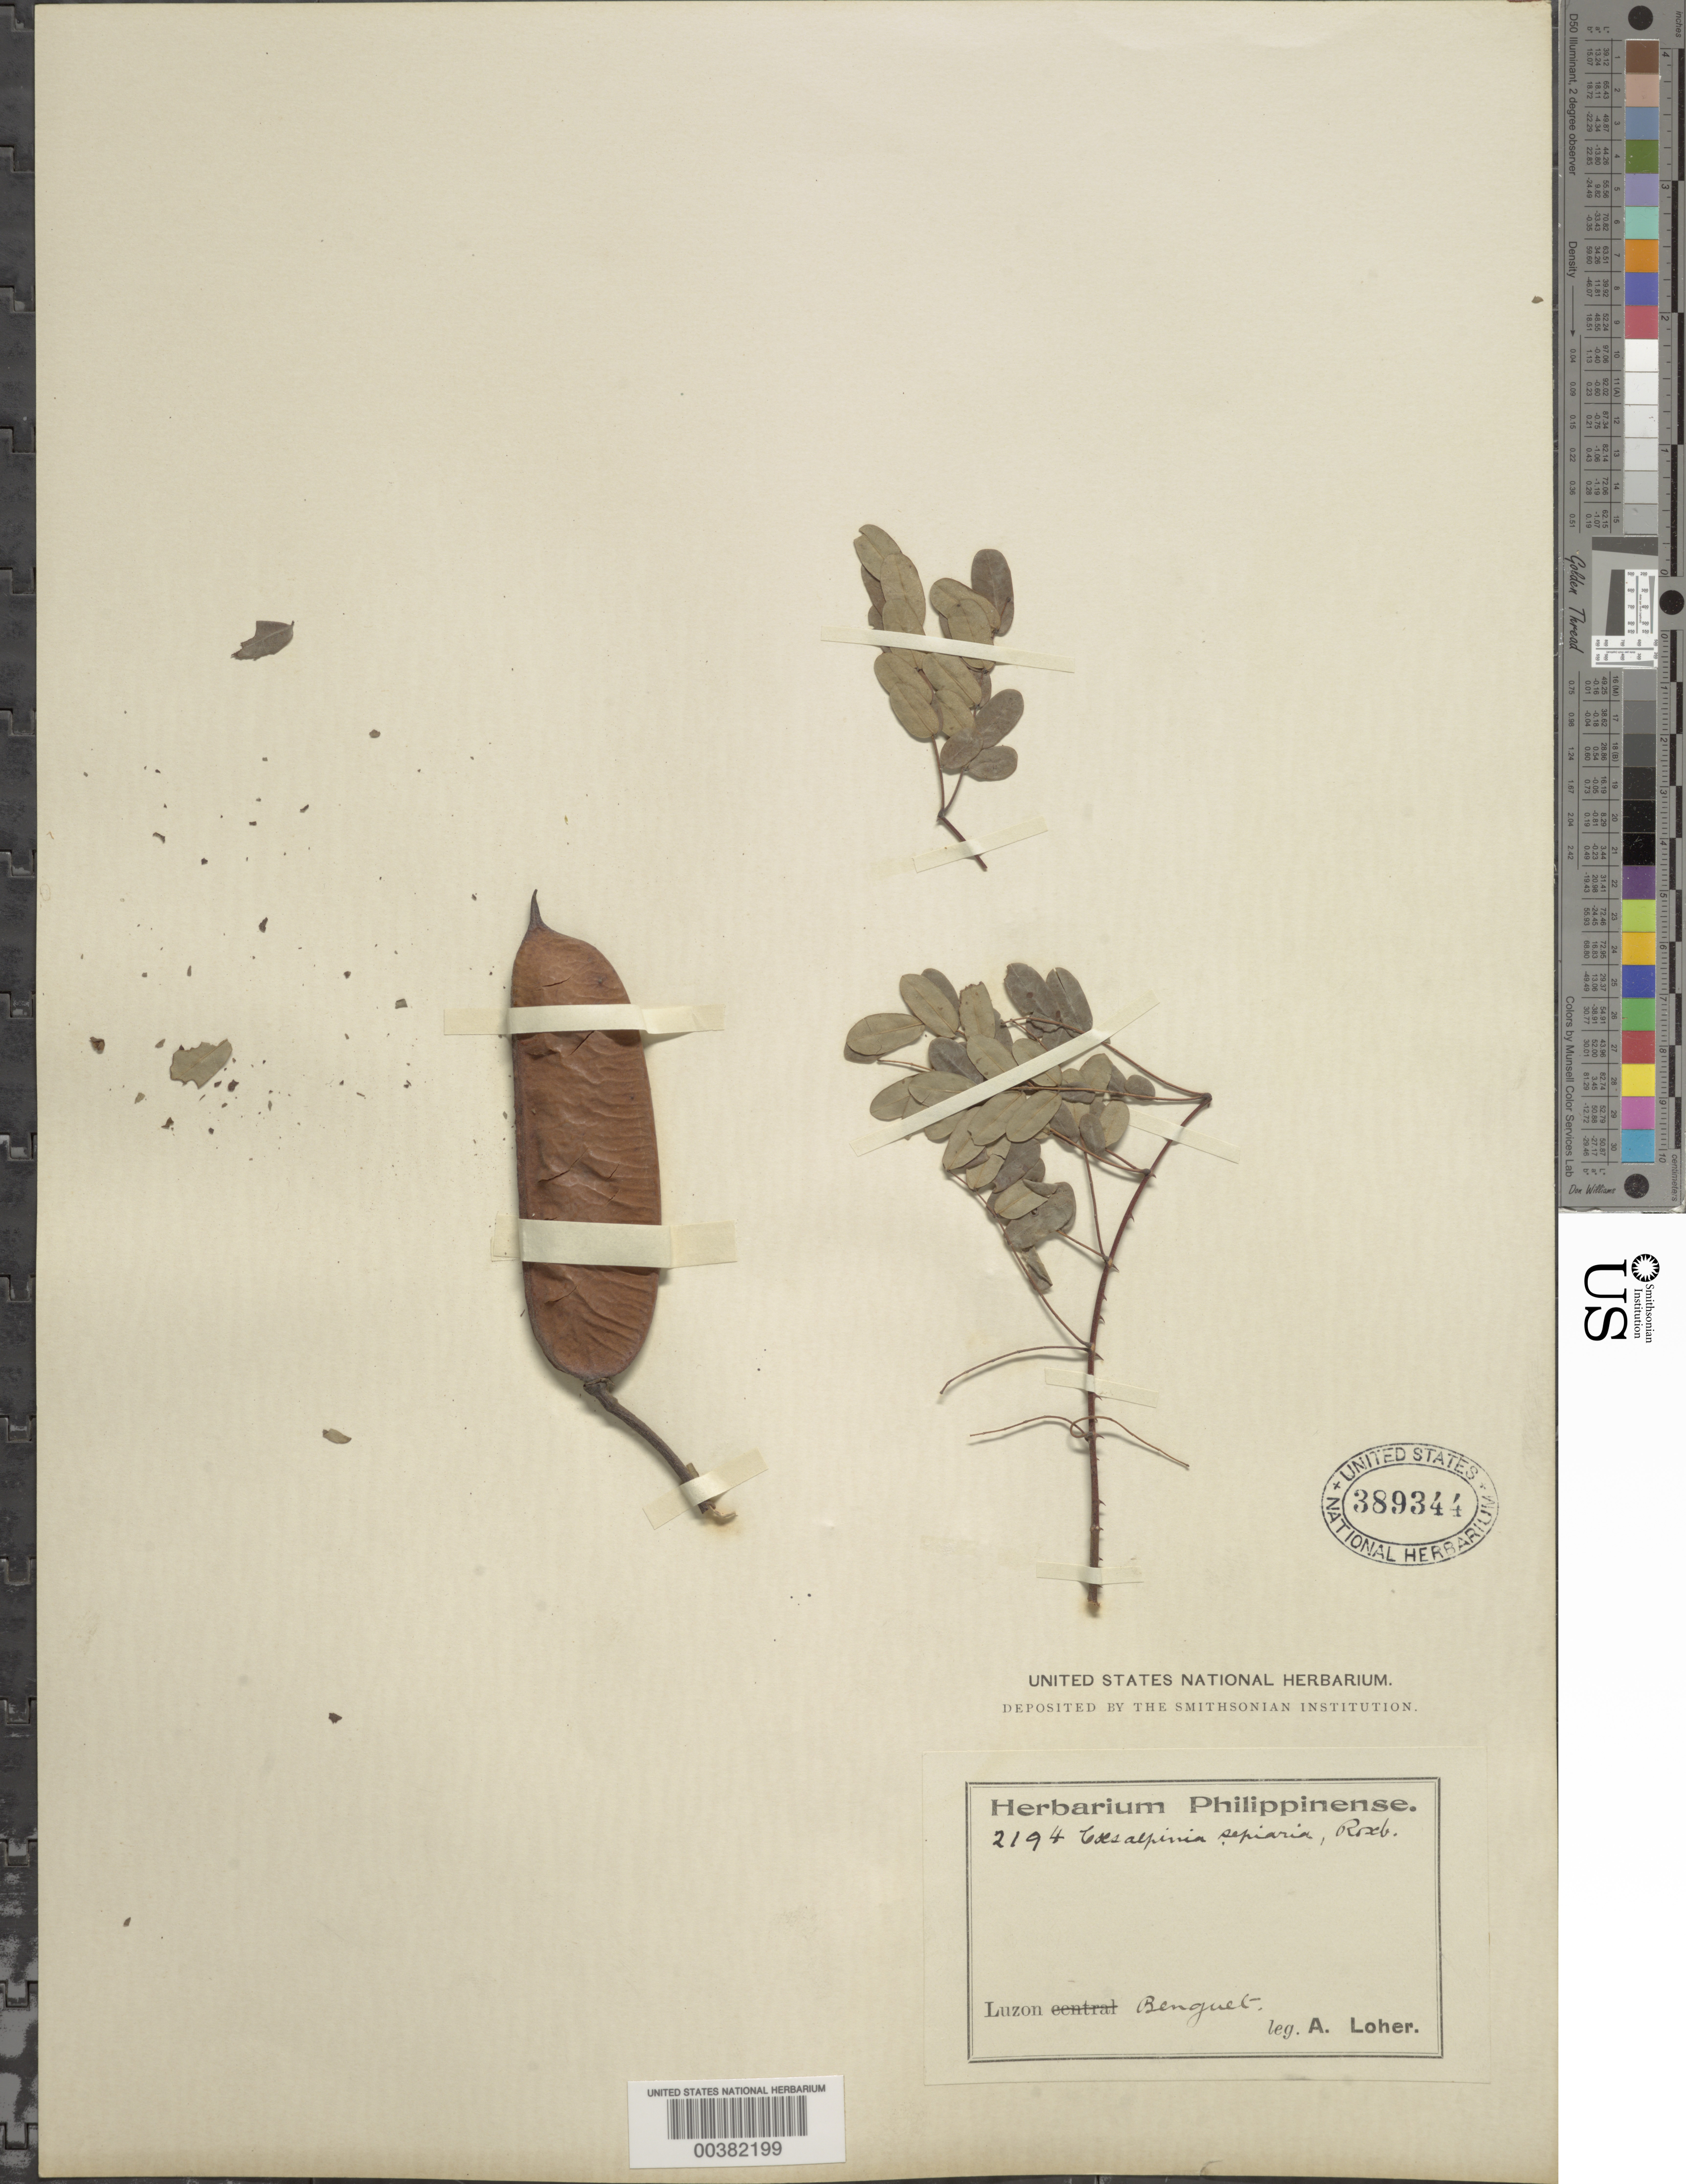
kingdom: Plantae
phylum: Tracheophyta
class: Magnoliopsida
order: Fabales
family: Fabaceae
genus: Biancaea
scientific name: Biancaea decapetala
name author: (Roth) O. Deg.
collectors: A. Loher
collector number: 2194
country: Philippines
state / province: Cordillera (Administrative Region)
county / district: Benguet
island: Luzon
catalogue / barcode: US 389344